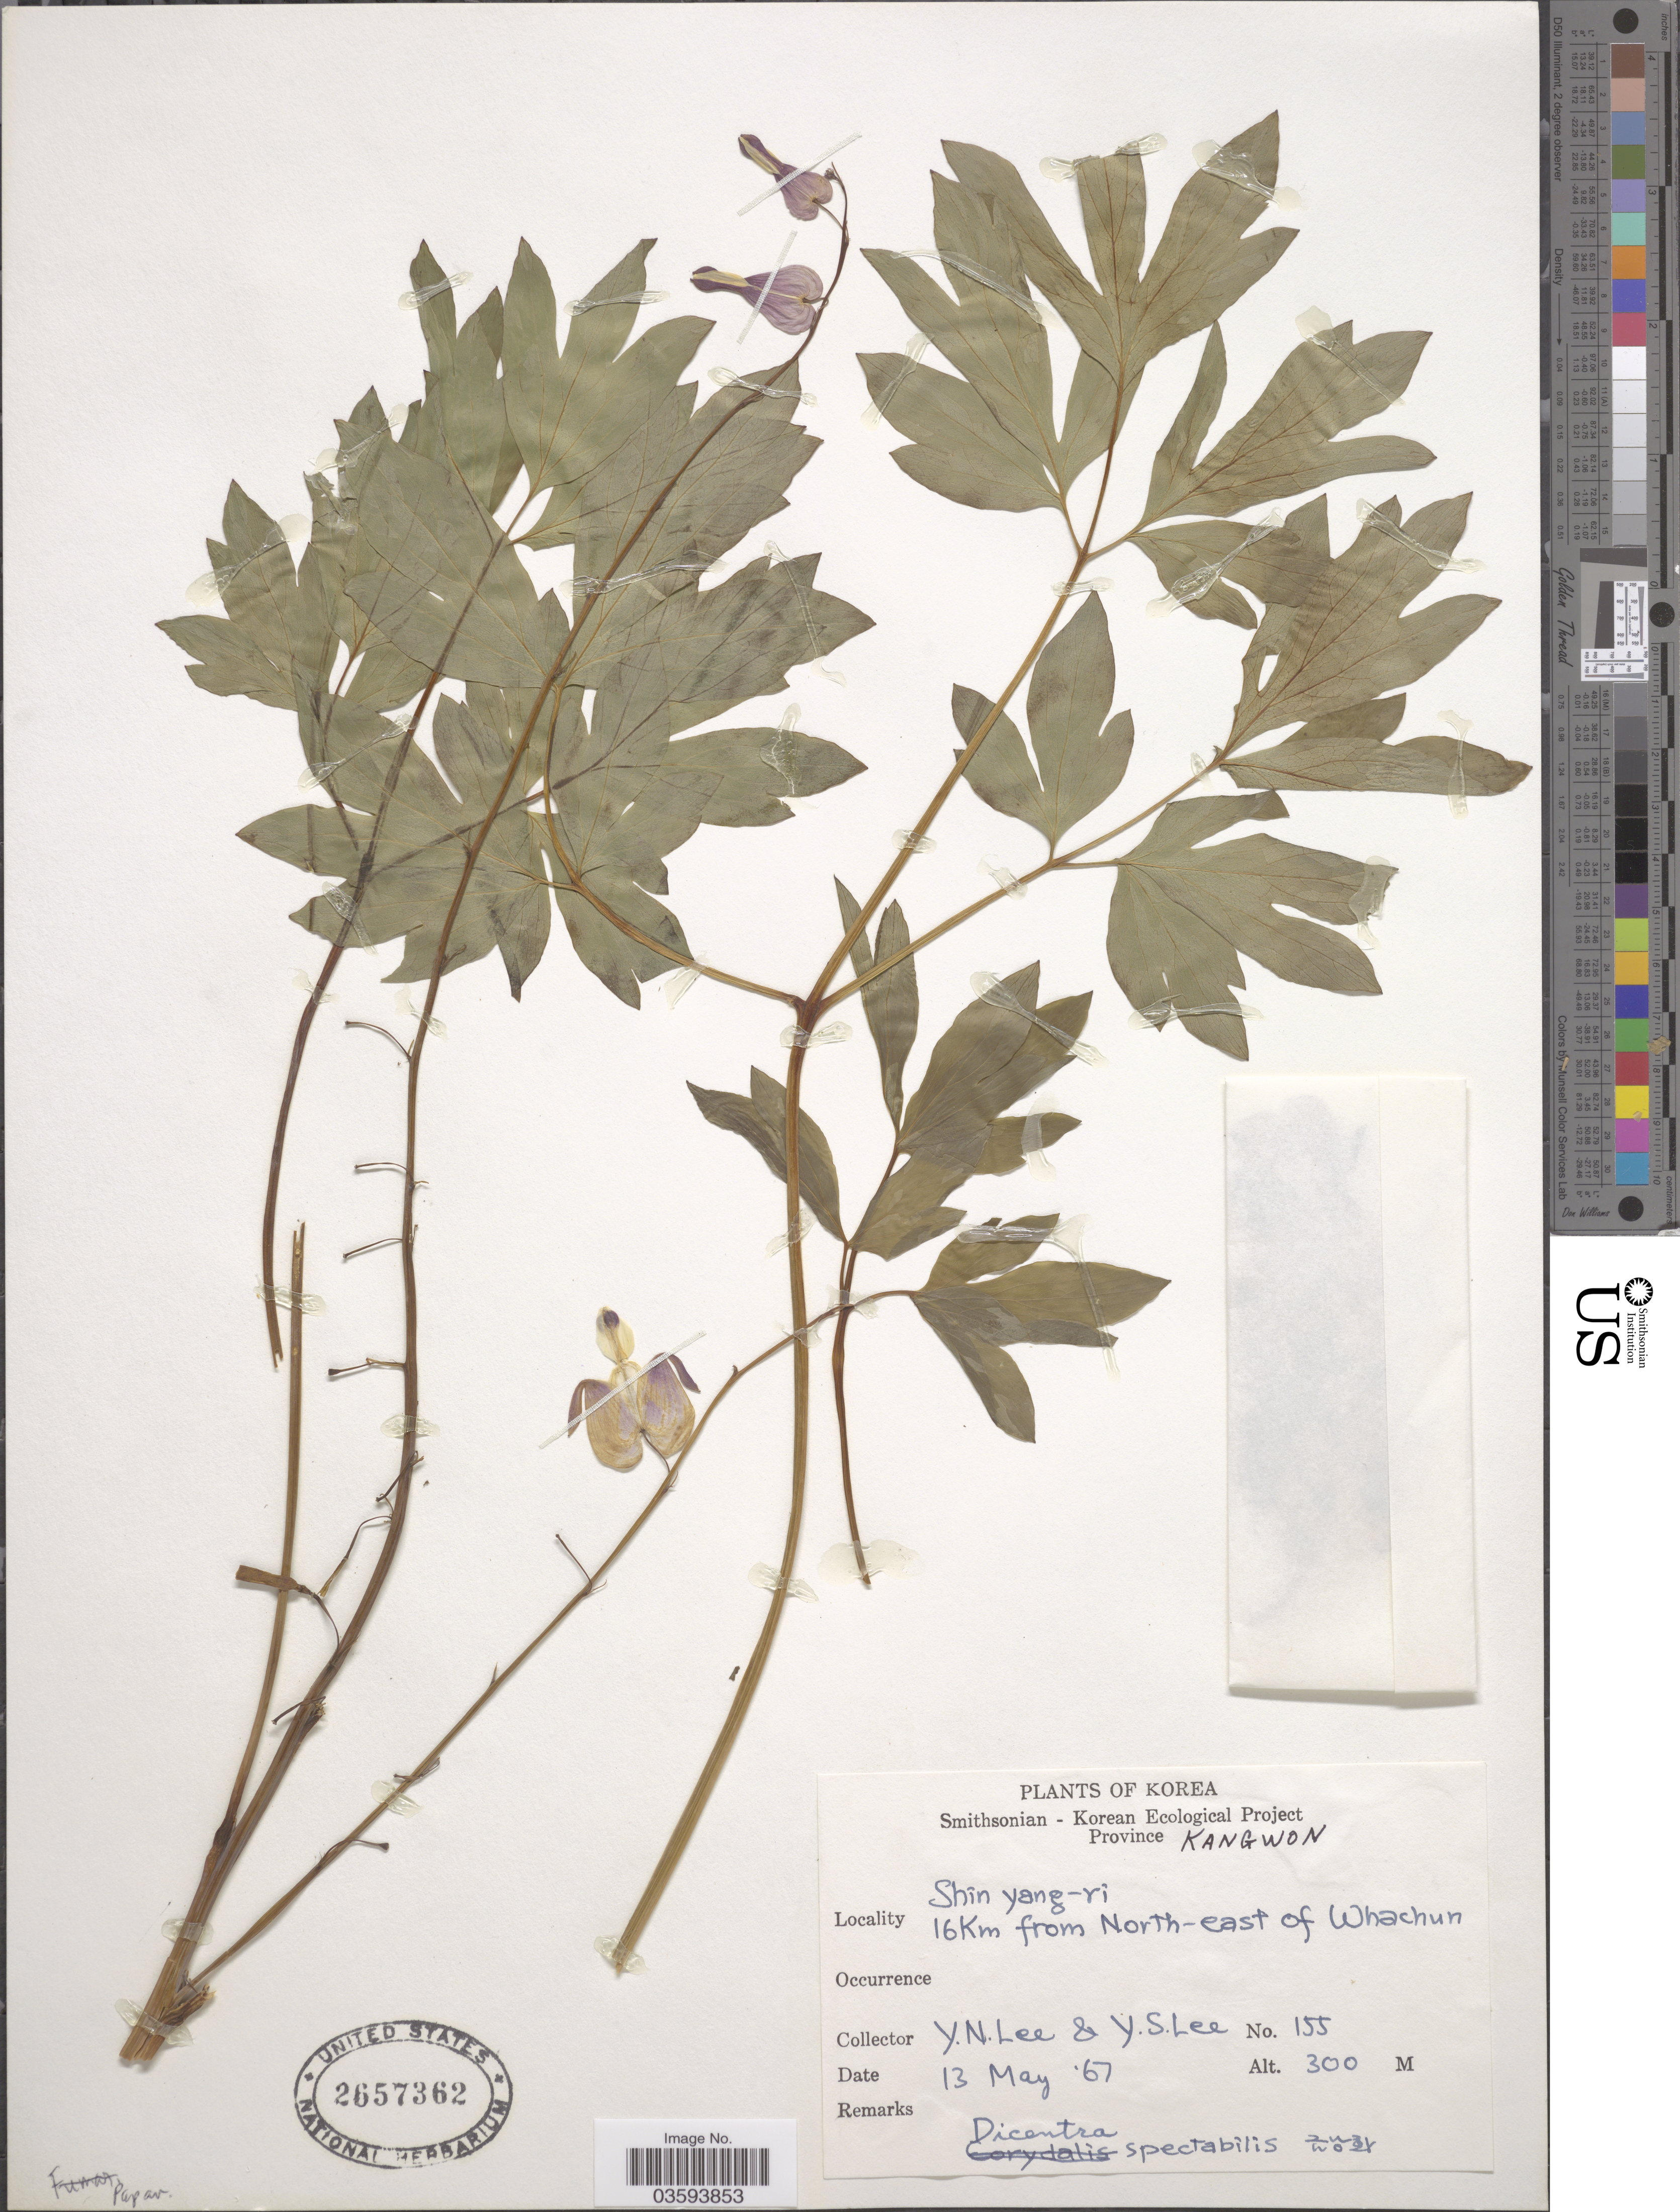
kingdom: Plantae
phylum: Tracheophyta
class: Magnoliopsida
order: Ranunculales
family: Papaveraceae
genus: Lamprocapnos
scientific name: Lamprocapnos spectabilis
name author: (L.) Fukuhara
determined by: Strong, M. T., (US), Smithsonian Institution - National Museum of Natural History (UNITED STATES)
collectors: Y. N. Lee & Y. S. Lee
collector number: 155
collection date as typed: Transcribed d/m/y: 13/5/67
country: North Korea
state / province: Kangwon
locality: Korea. Shin yang-ri. 16Km from North-east of Whachun.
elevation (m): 300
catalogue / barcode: US 2657362